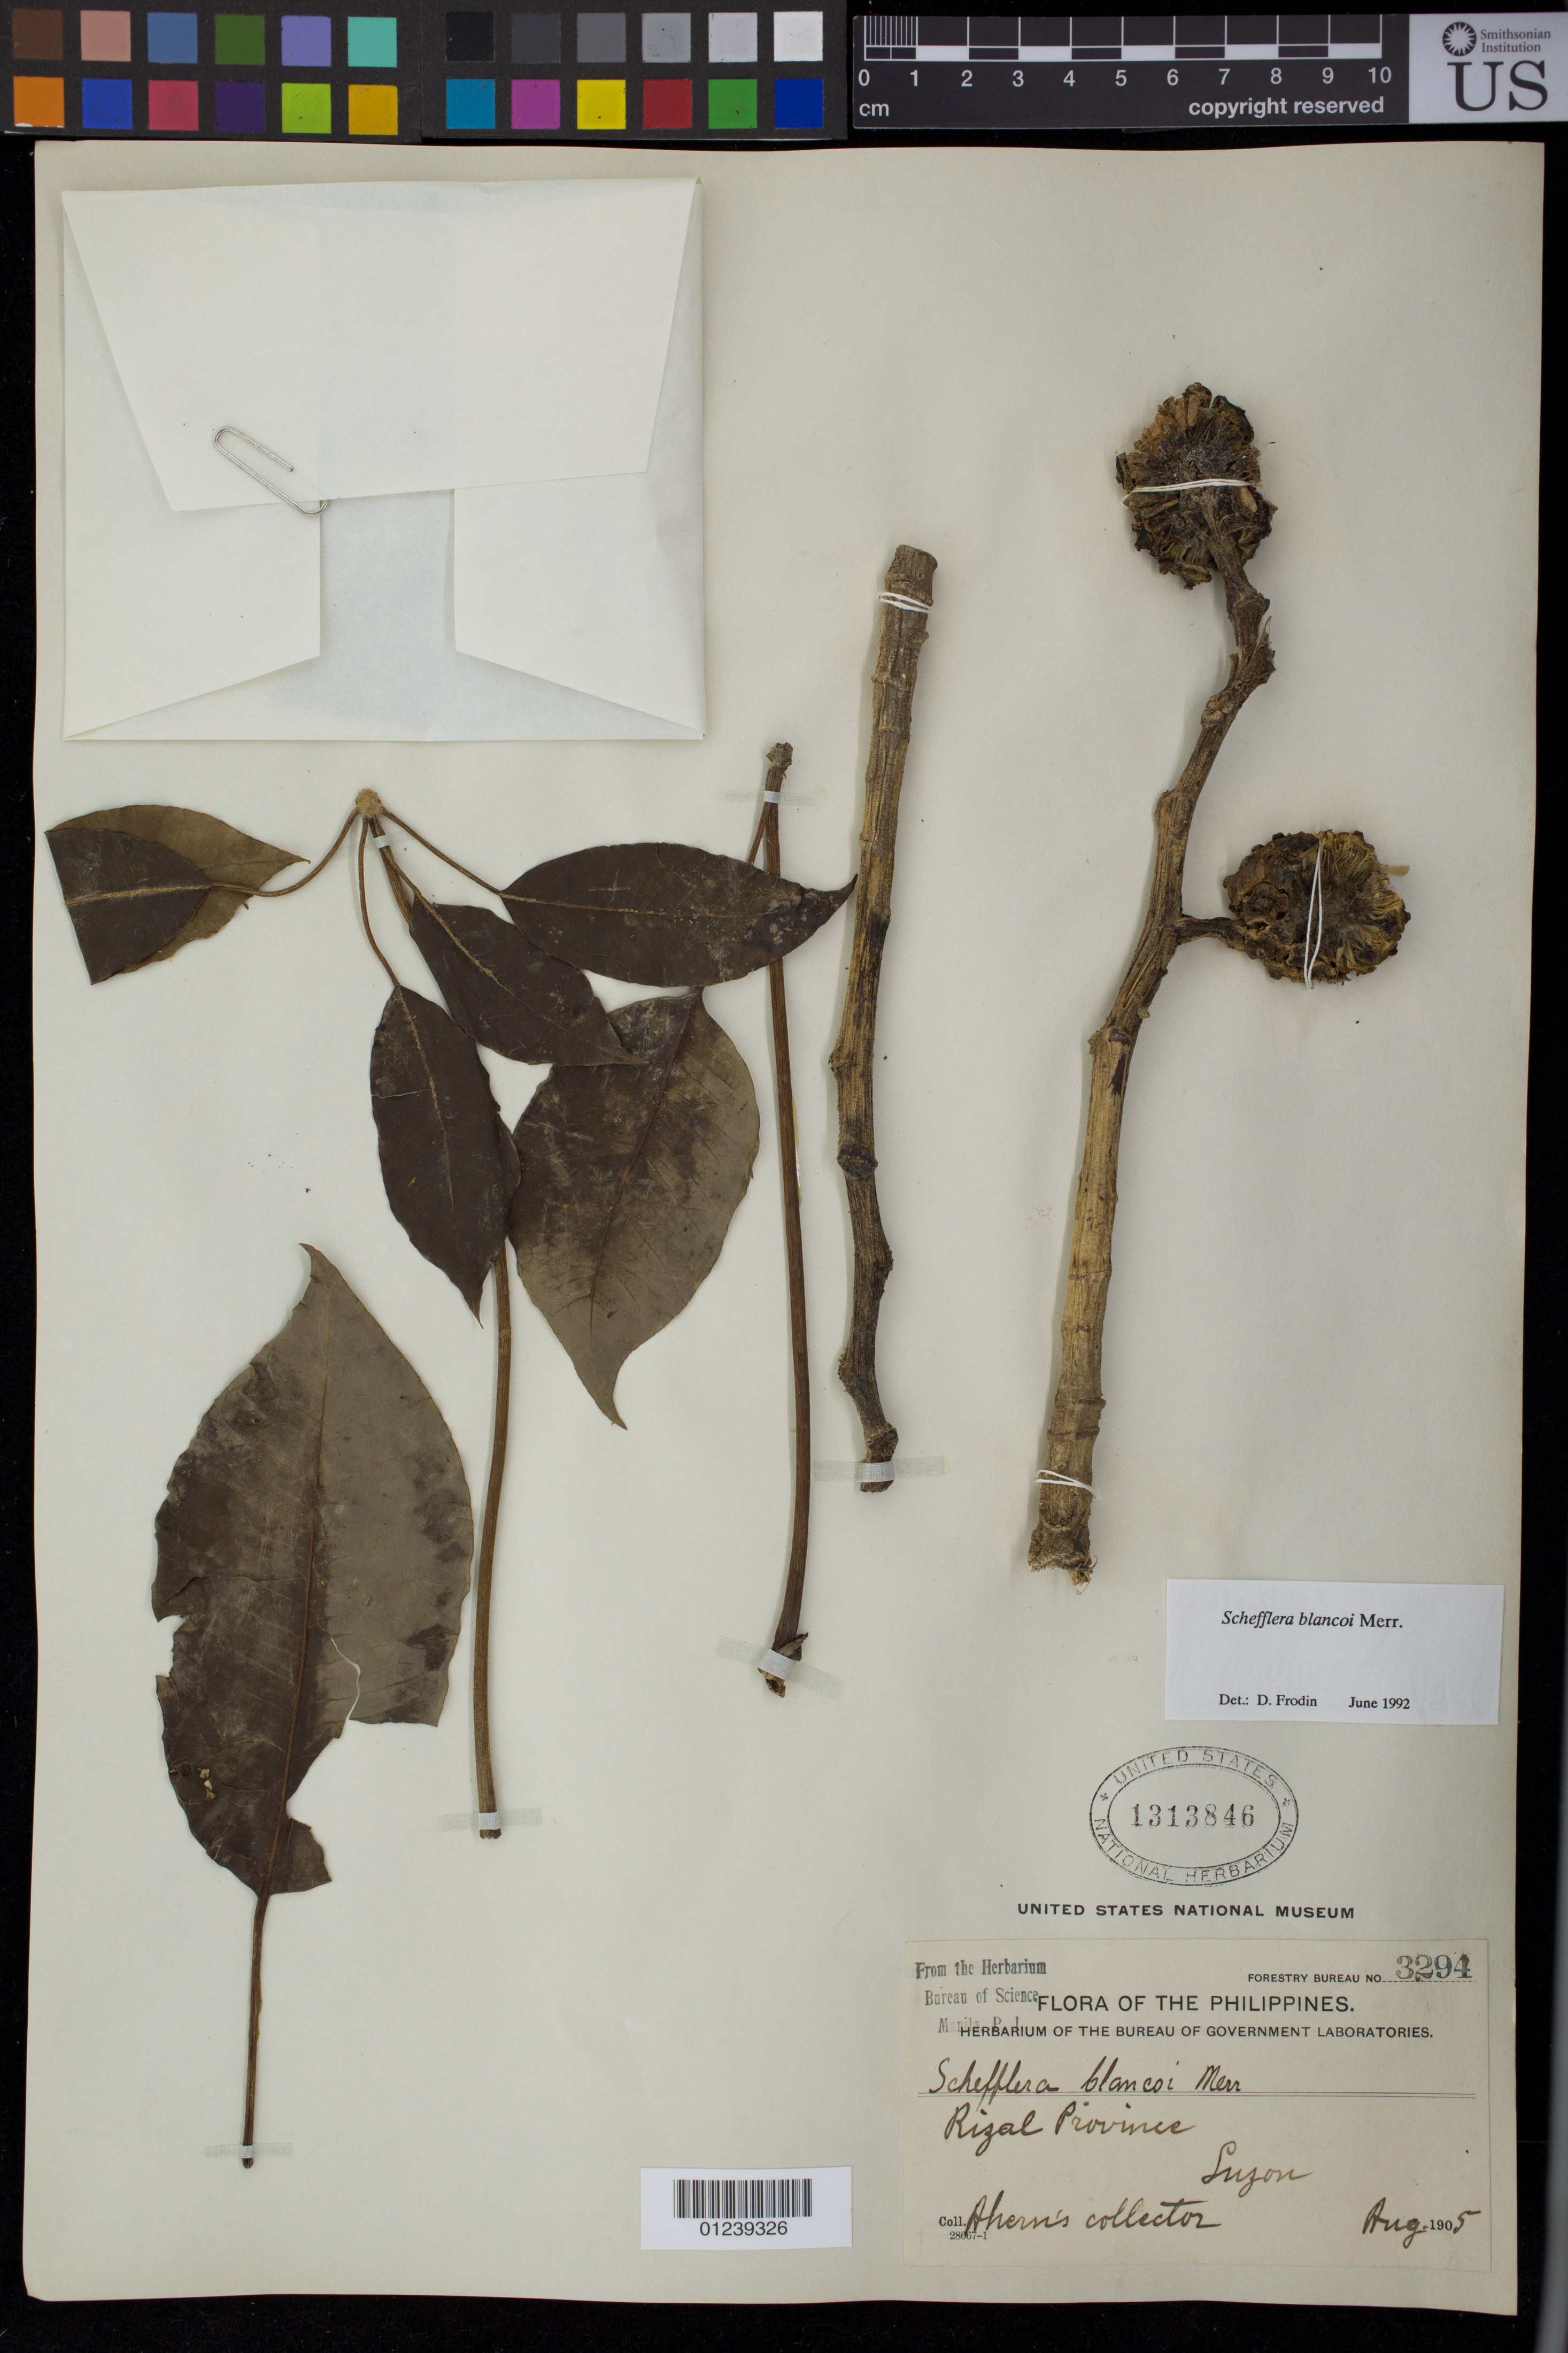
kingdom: Plantae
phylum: Tracheophyta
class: Magnoliopsida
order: Apiales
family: Araliaceae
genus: Schefflera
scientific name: Schefflera blancoi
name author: Merr.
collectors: Ahern's collector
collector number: For. Bur. 3294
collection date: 1905-08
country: Philippines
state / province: Calabarzon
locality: Rizal Province, Luzon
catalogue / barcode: US 1313846